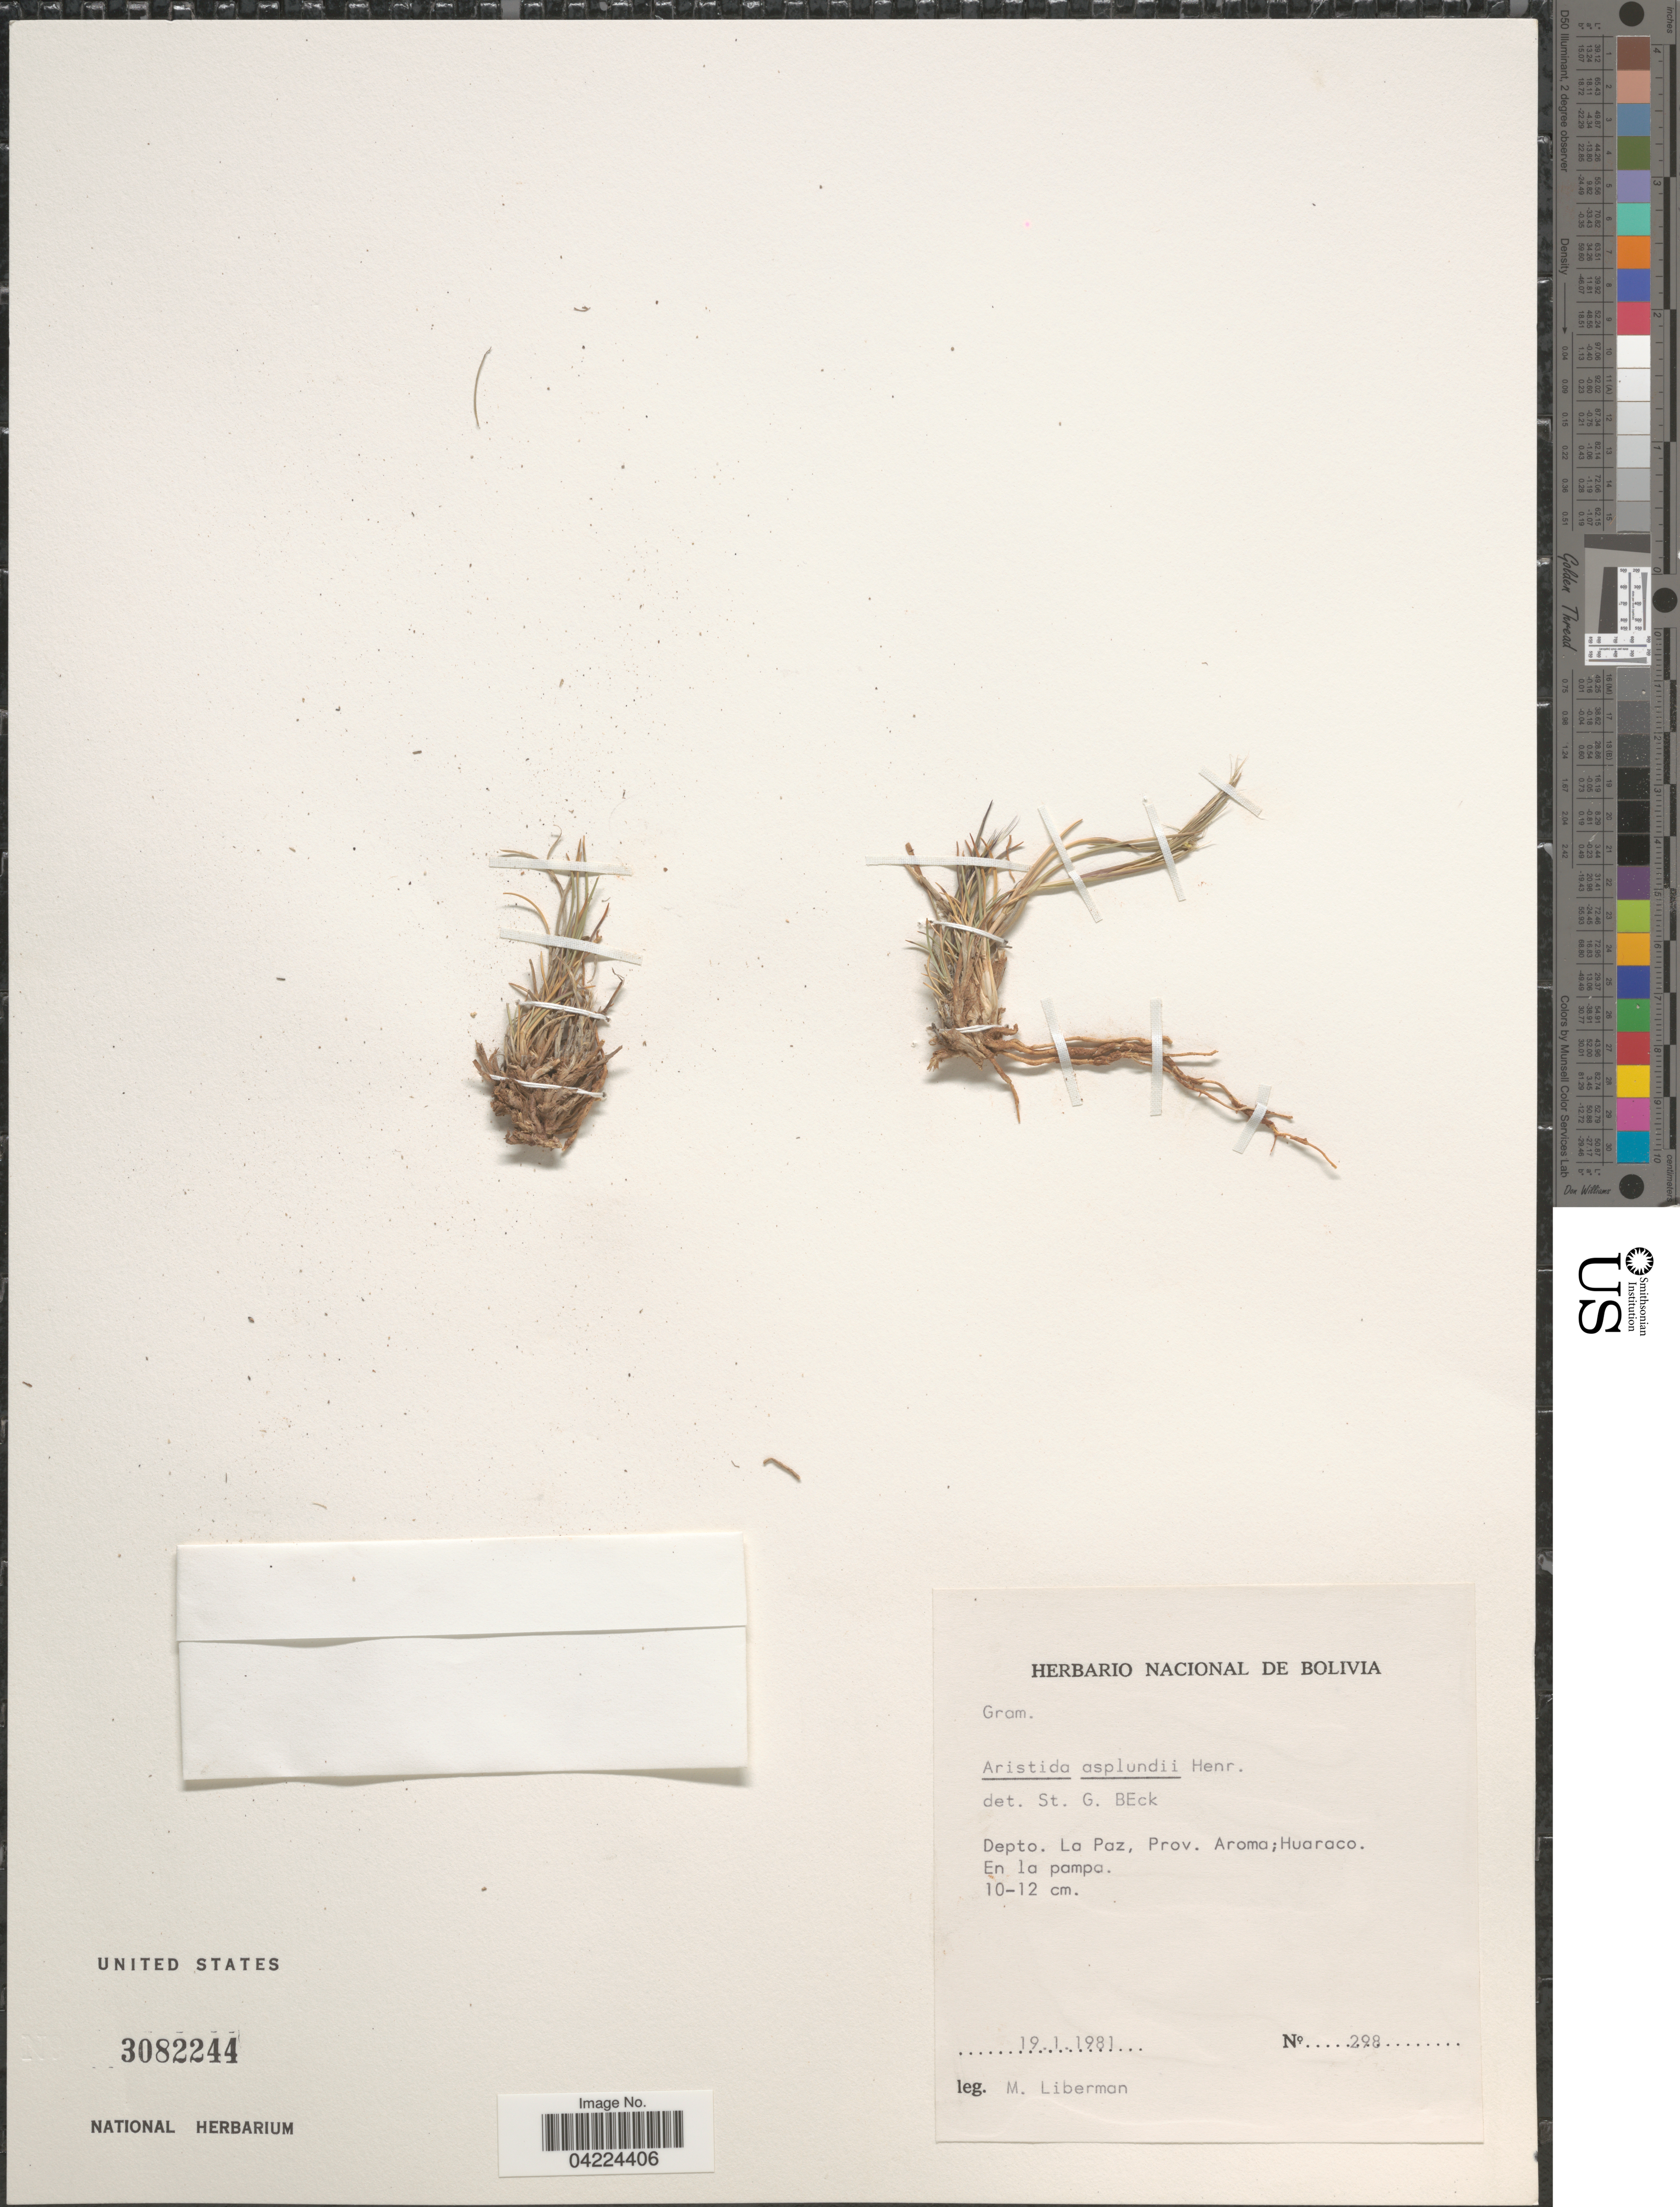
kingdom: Plantae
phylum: Tracheophyta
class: Liliopsida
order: Poales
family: Poaceae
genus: Aristida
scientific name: Aristida asplundii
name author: Henr.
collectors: M. Liberman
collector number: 298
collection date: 1981-01-19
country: Bolivia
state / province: La Paz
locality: Depto. La Paz, Prov. Aroma; Huaraco. En la pampa.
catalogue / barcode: US 3082244